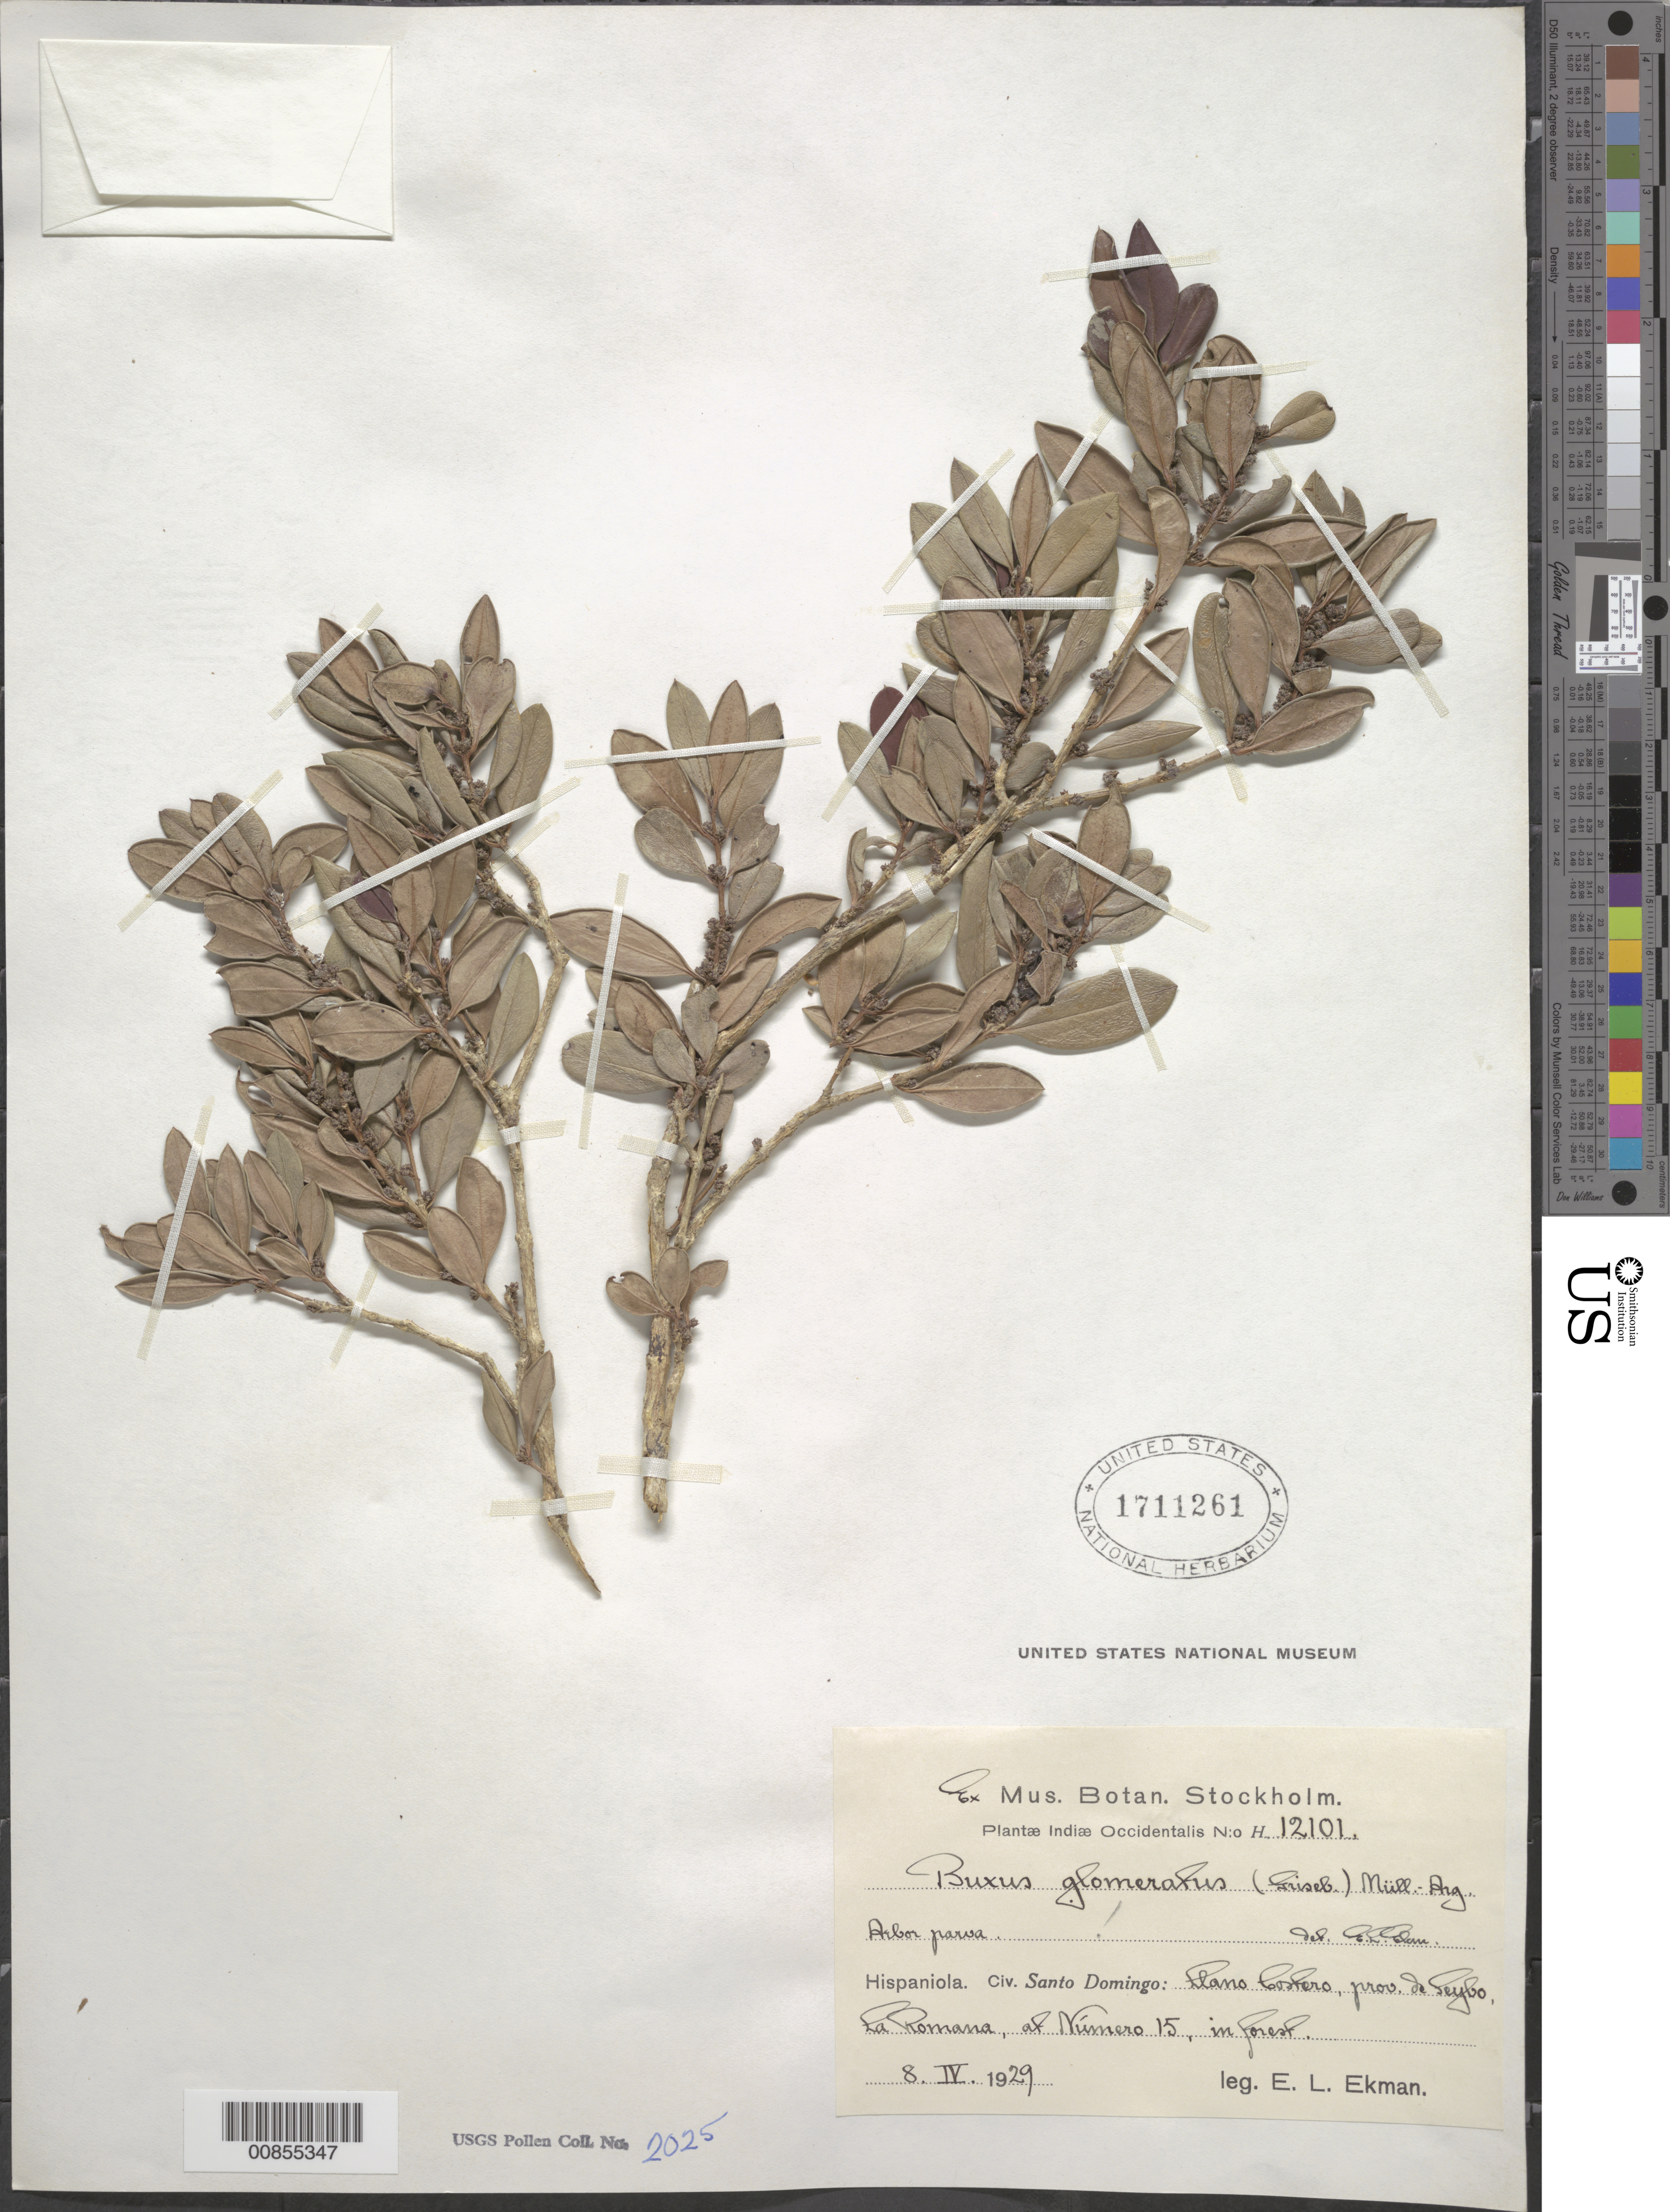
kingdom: Plantae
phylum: Tracheophyta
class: Magnoliopsida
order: Buxales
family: Buxaceae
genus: Buxus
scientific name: Buxus glomerata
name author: (Griseb.) Müll. Arg.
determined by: Ekman, E. L.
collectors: E. L. Ekman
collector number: H 12101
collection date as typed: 08 Apr 1929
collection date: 1929-04-08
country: Dominican Republic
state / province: El Seibo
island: Hispaniola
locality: Llano Costero, La Romana, at Número 15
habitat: In forest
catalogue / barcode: US 1711261